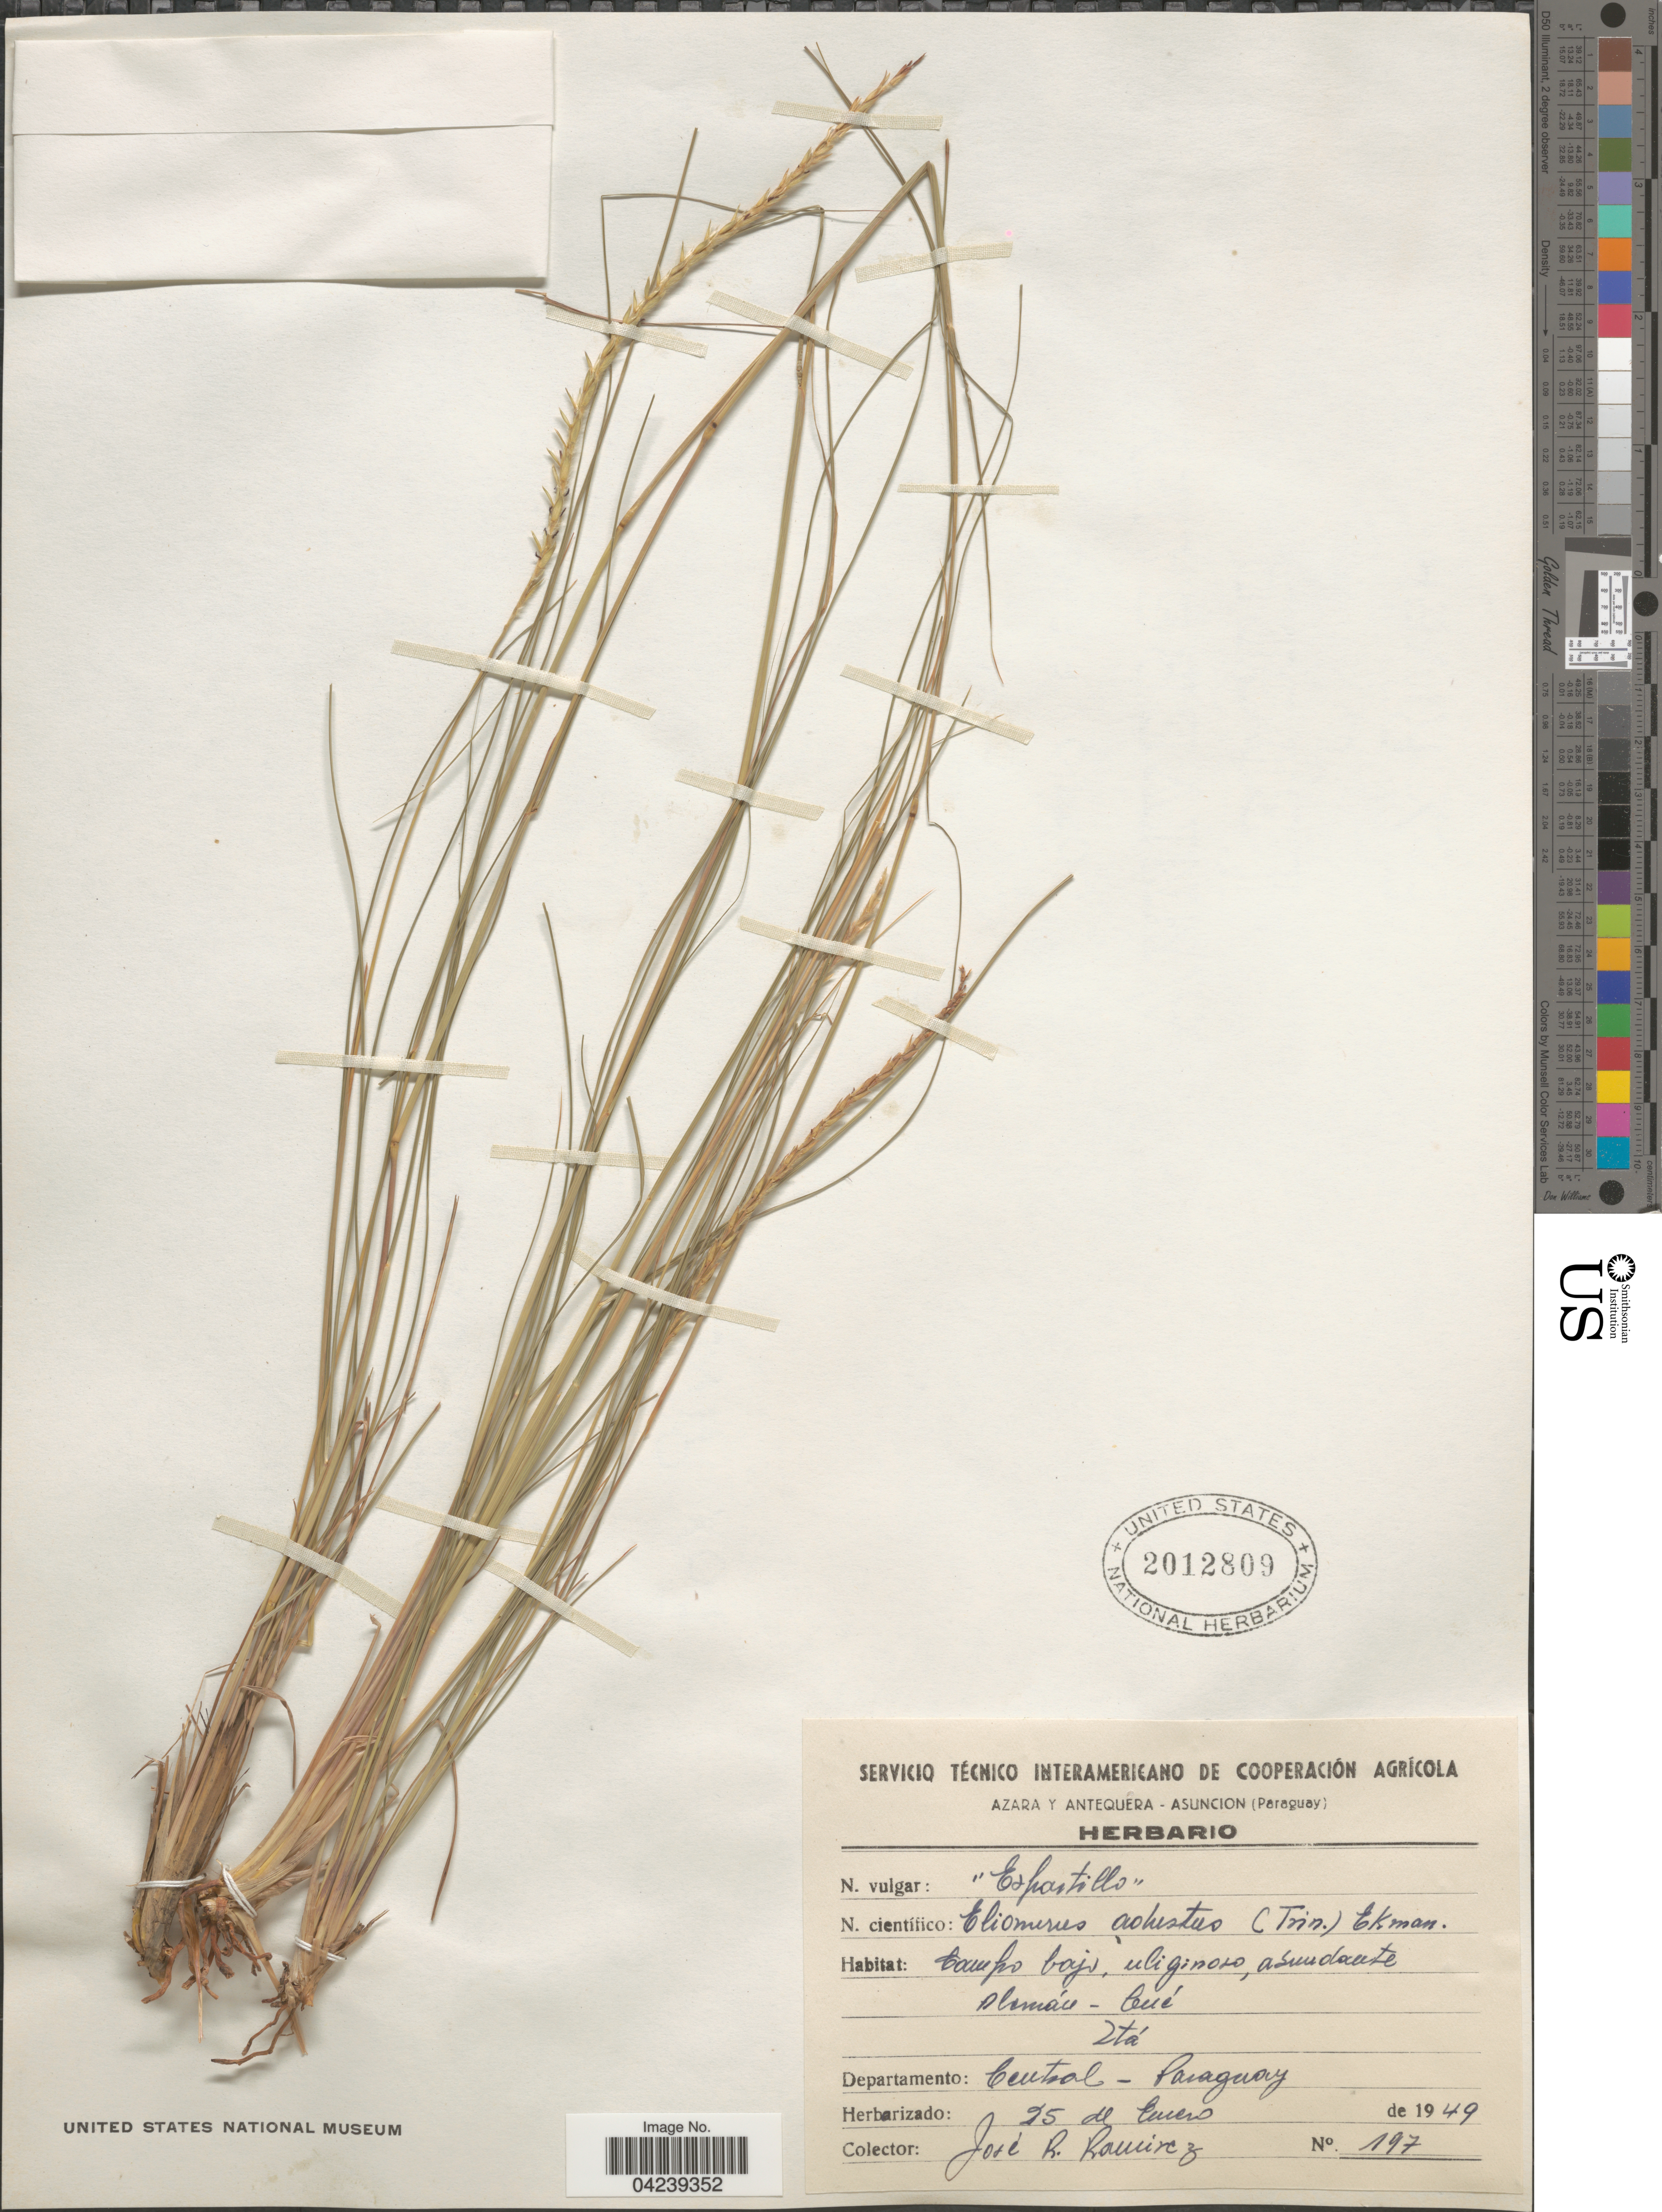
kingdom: Plantae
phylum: Tracheophyta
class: Liliopsida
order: Poales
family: Poaceae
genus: Elionurus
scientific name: Elionurus tripsacoides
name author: Humb. & Bonpl. ex Willd.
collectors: J. Ramírez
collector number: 197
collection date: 1949-01-25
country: Paraguay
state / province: Central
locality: Itá. Departamento: Central.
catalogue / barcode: US 2012809